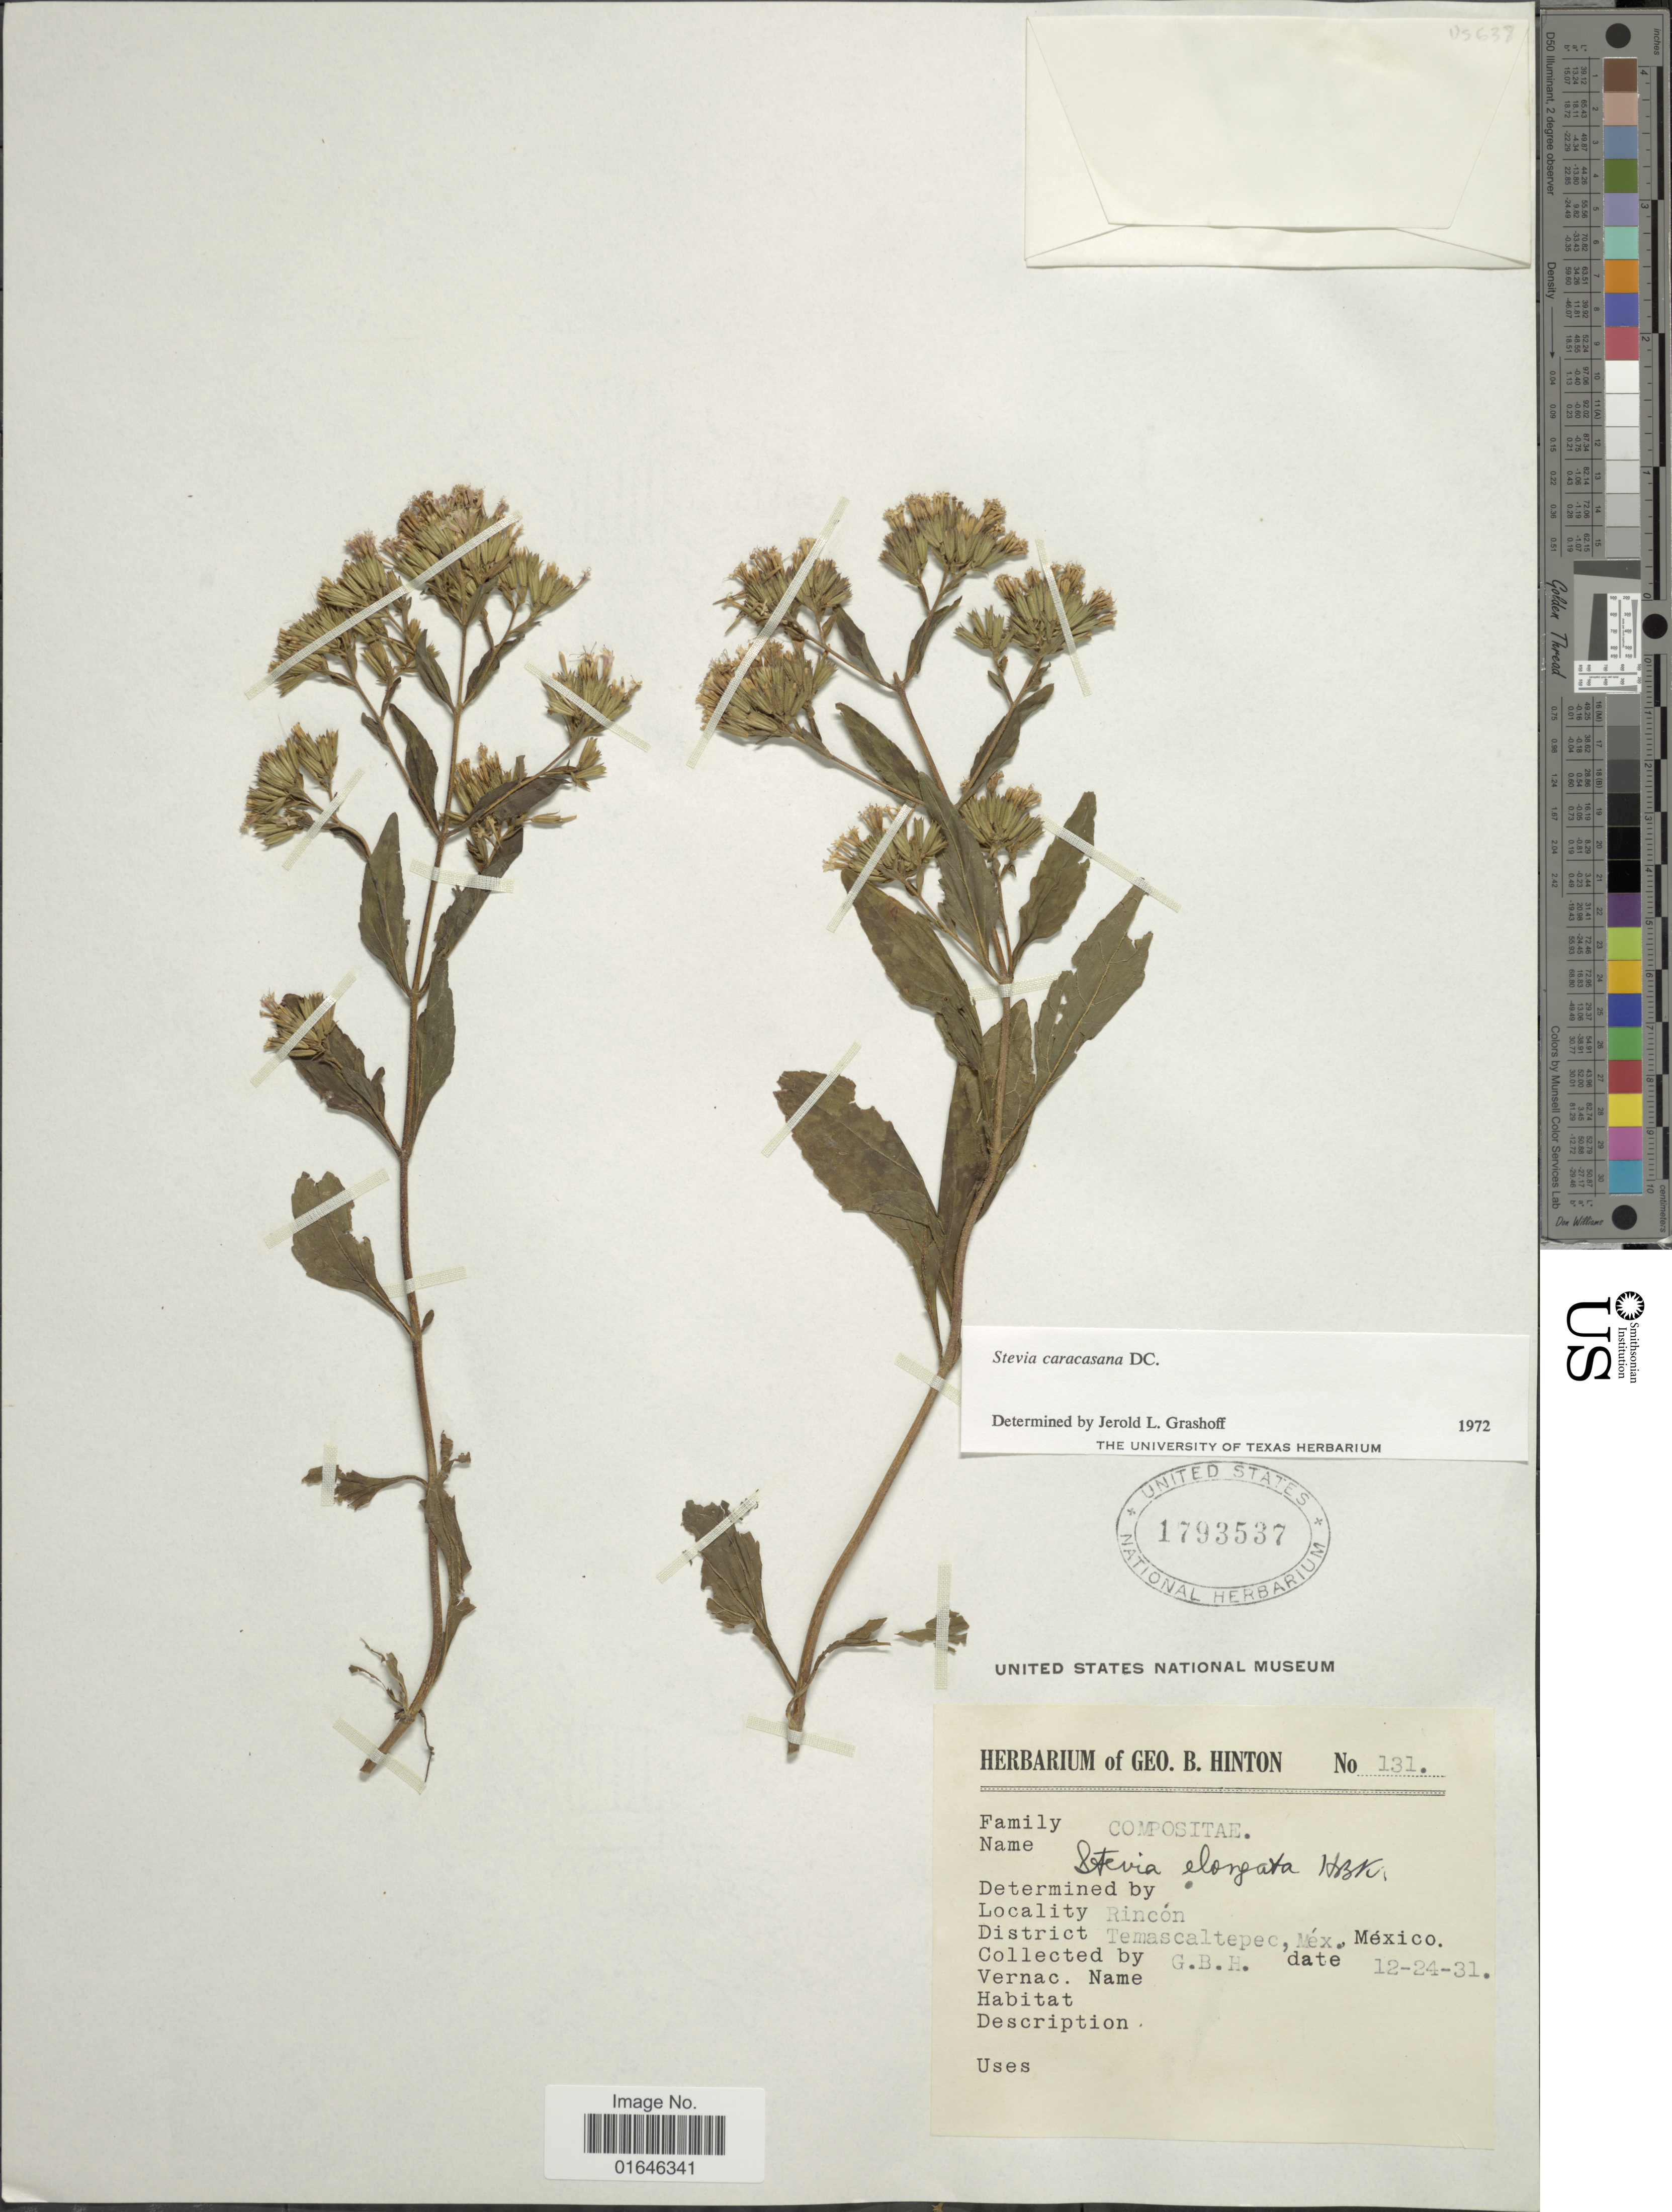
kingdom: Plantae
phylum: Tracheophyta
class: Magnoliopsida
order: Asterales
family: Asteraceae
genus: Stevia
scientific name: Stevia caracasana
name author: DC.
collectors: G. B. Hinton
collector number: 131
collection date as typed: Transcribed d/m/y: 24/12/31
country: Mexico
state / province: México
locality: Rincón, District Temascaltepec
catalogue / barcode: US 1793537